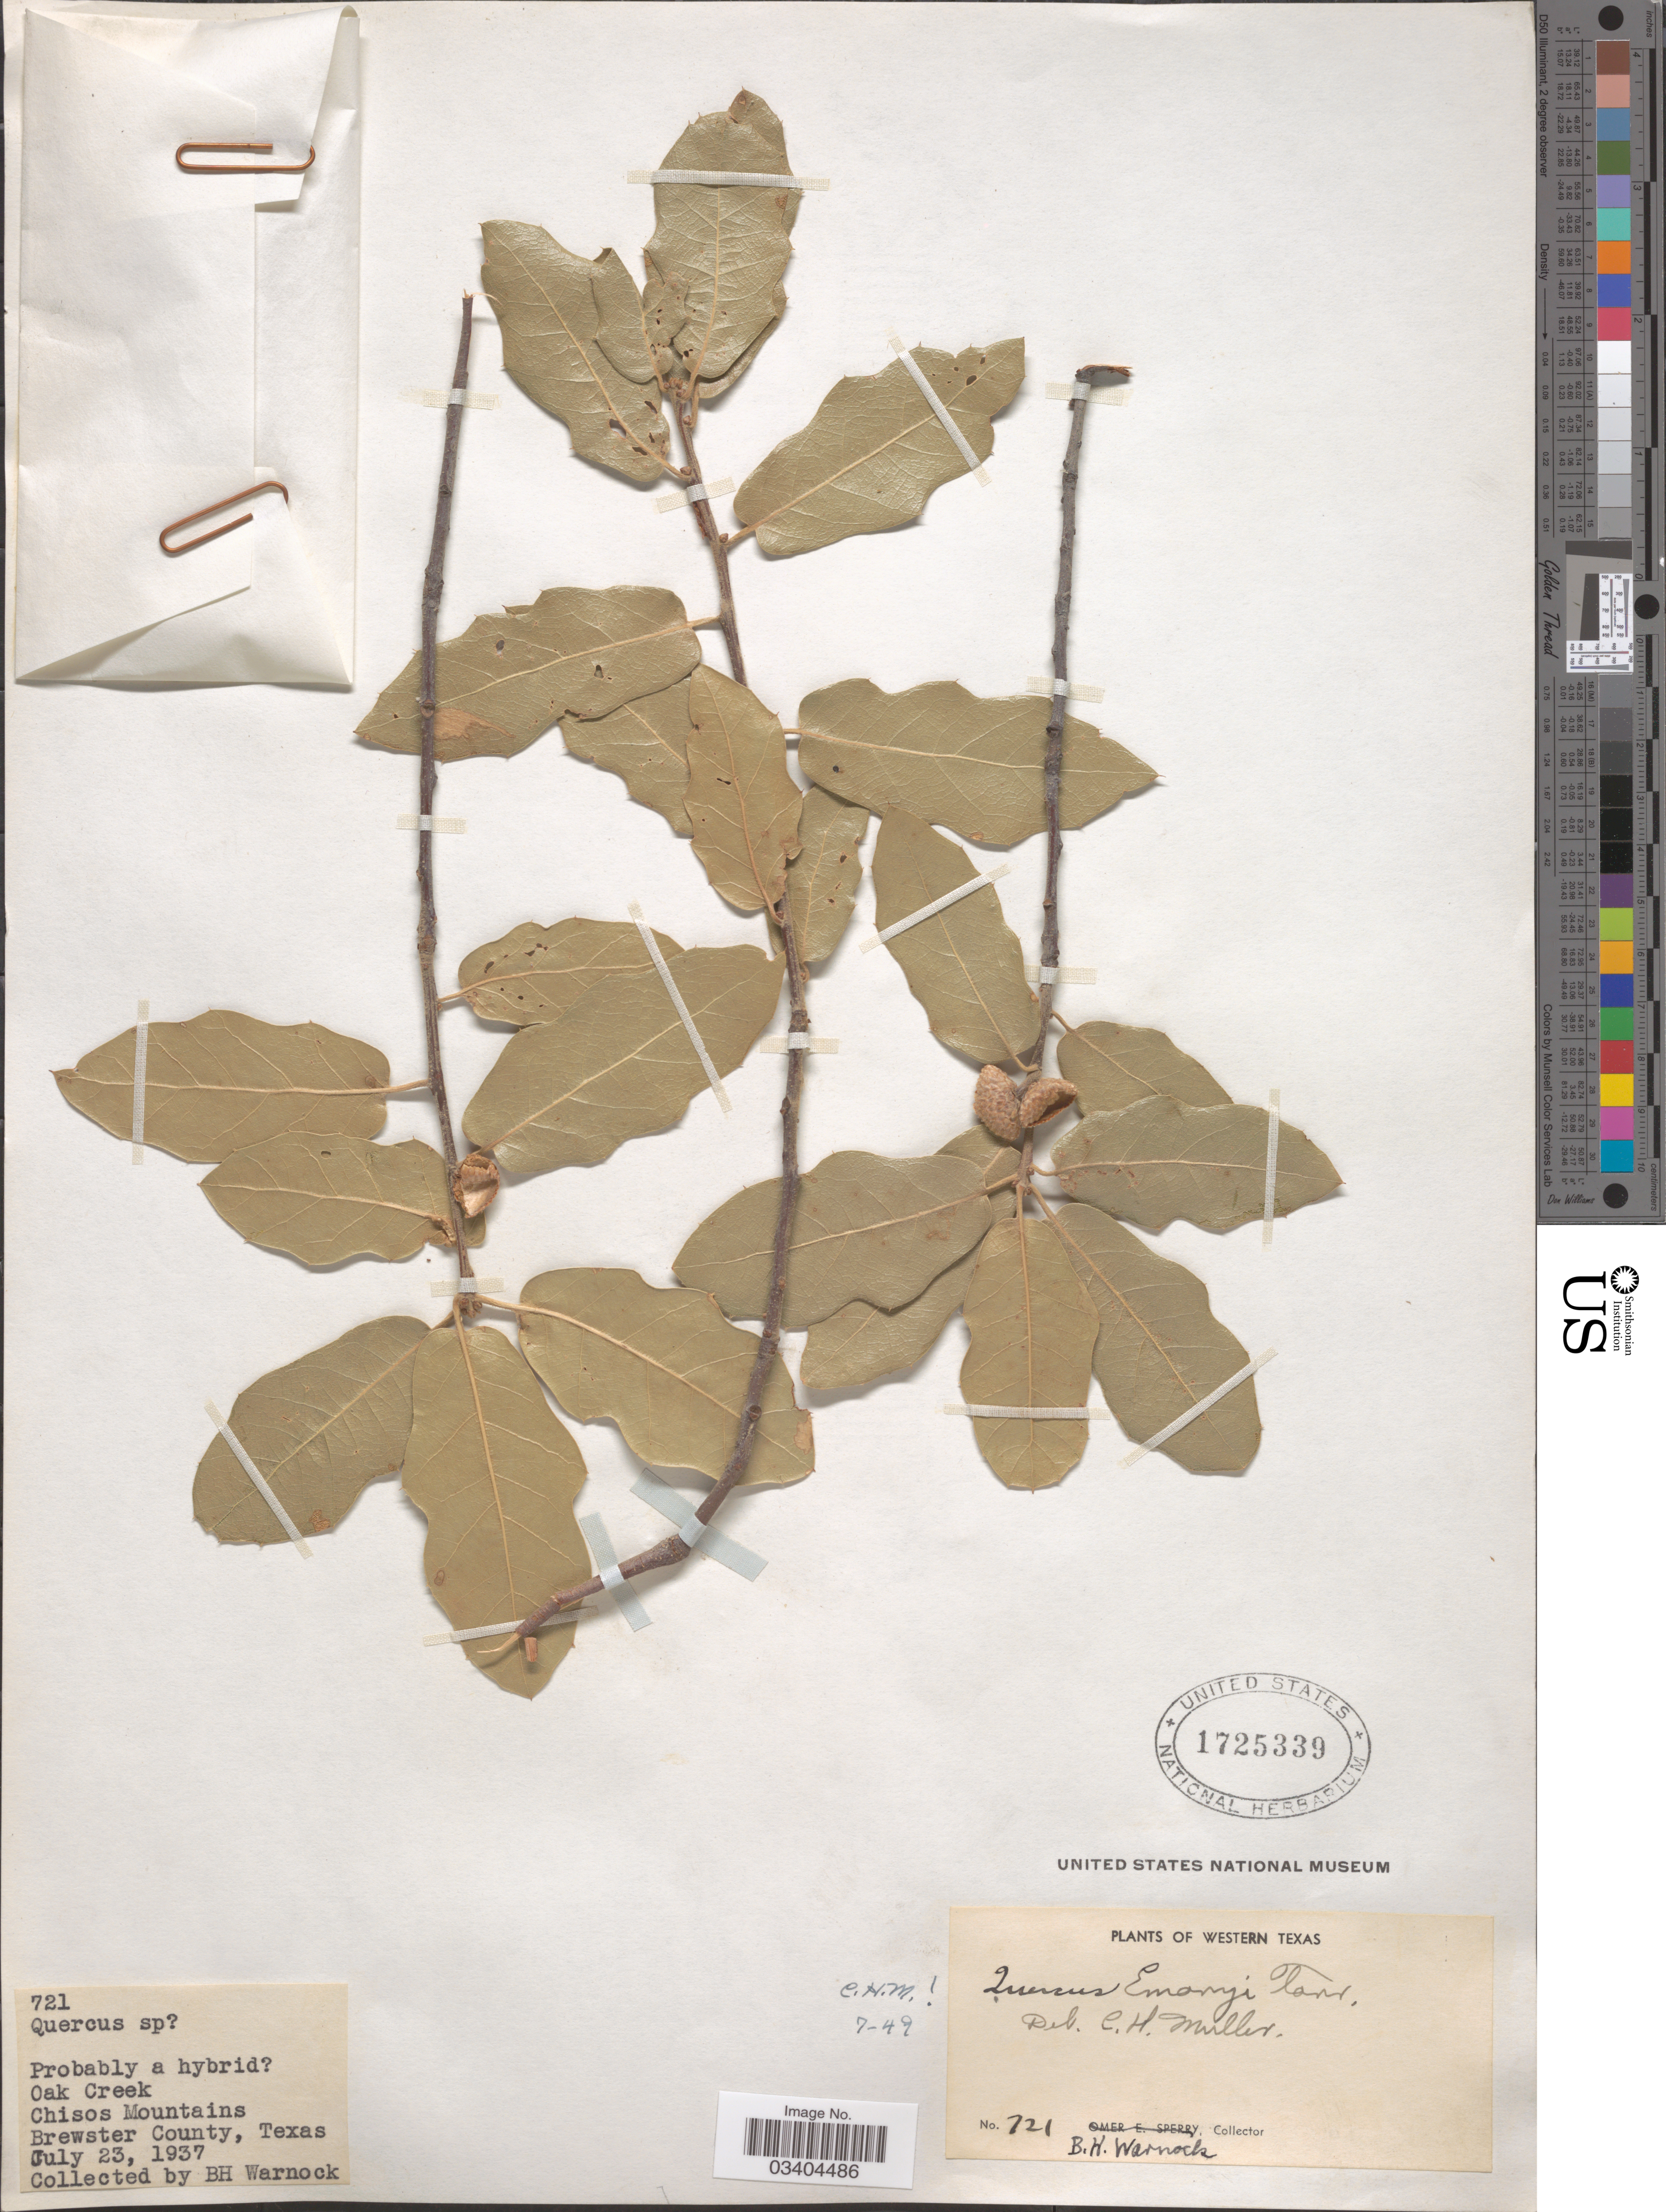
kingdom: Plantae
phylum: Tracheophyta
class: Magnoliopsida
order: Fagales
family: Fagaceae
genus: Quercus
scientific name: Quercus emoryi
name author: Torr. in Emory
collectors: B. H. Warnock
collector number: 721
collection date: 1937-07-23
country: United States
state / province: Texas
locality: Oak Creek. Chisos Mountains. Brewster County.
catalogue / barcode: US 1725339